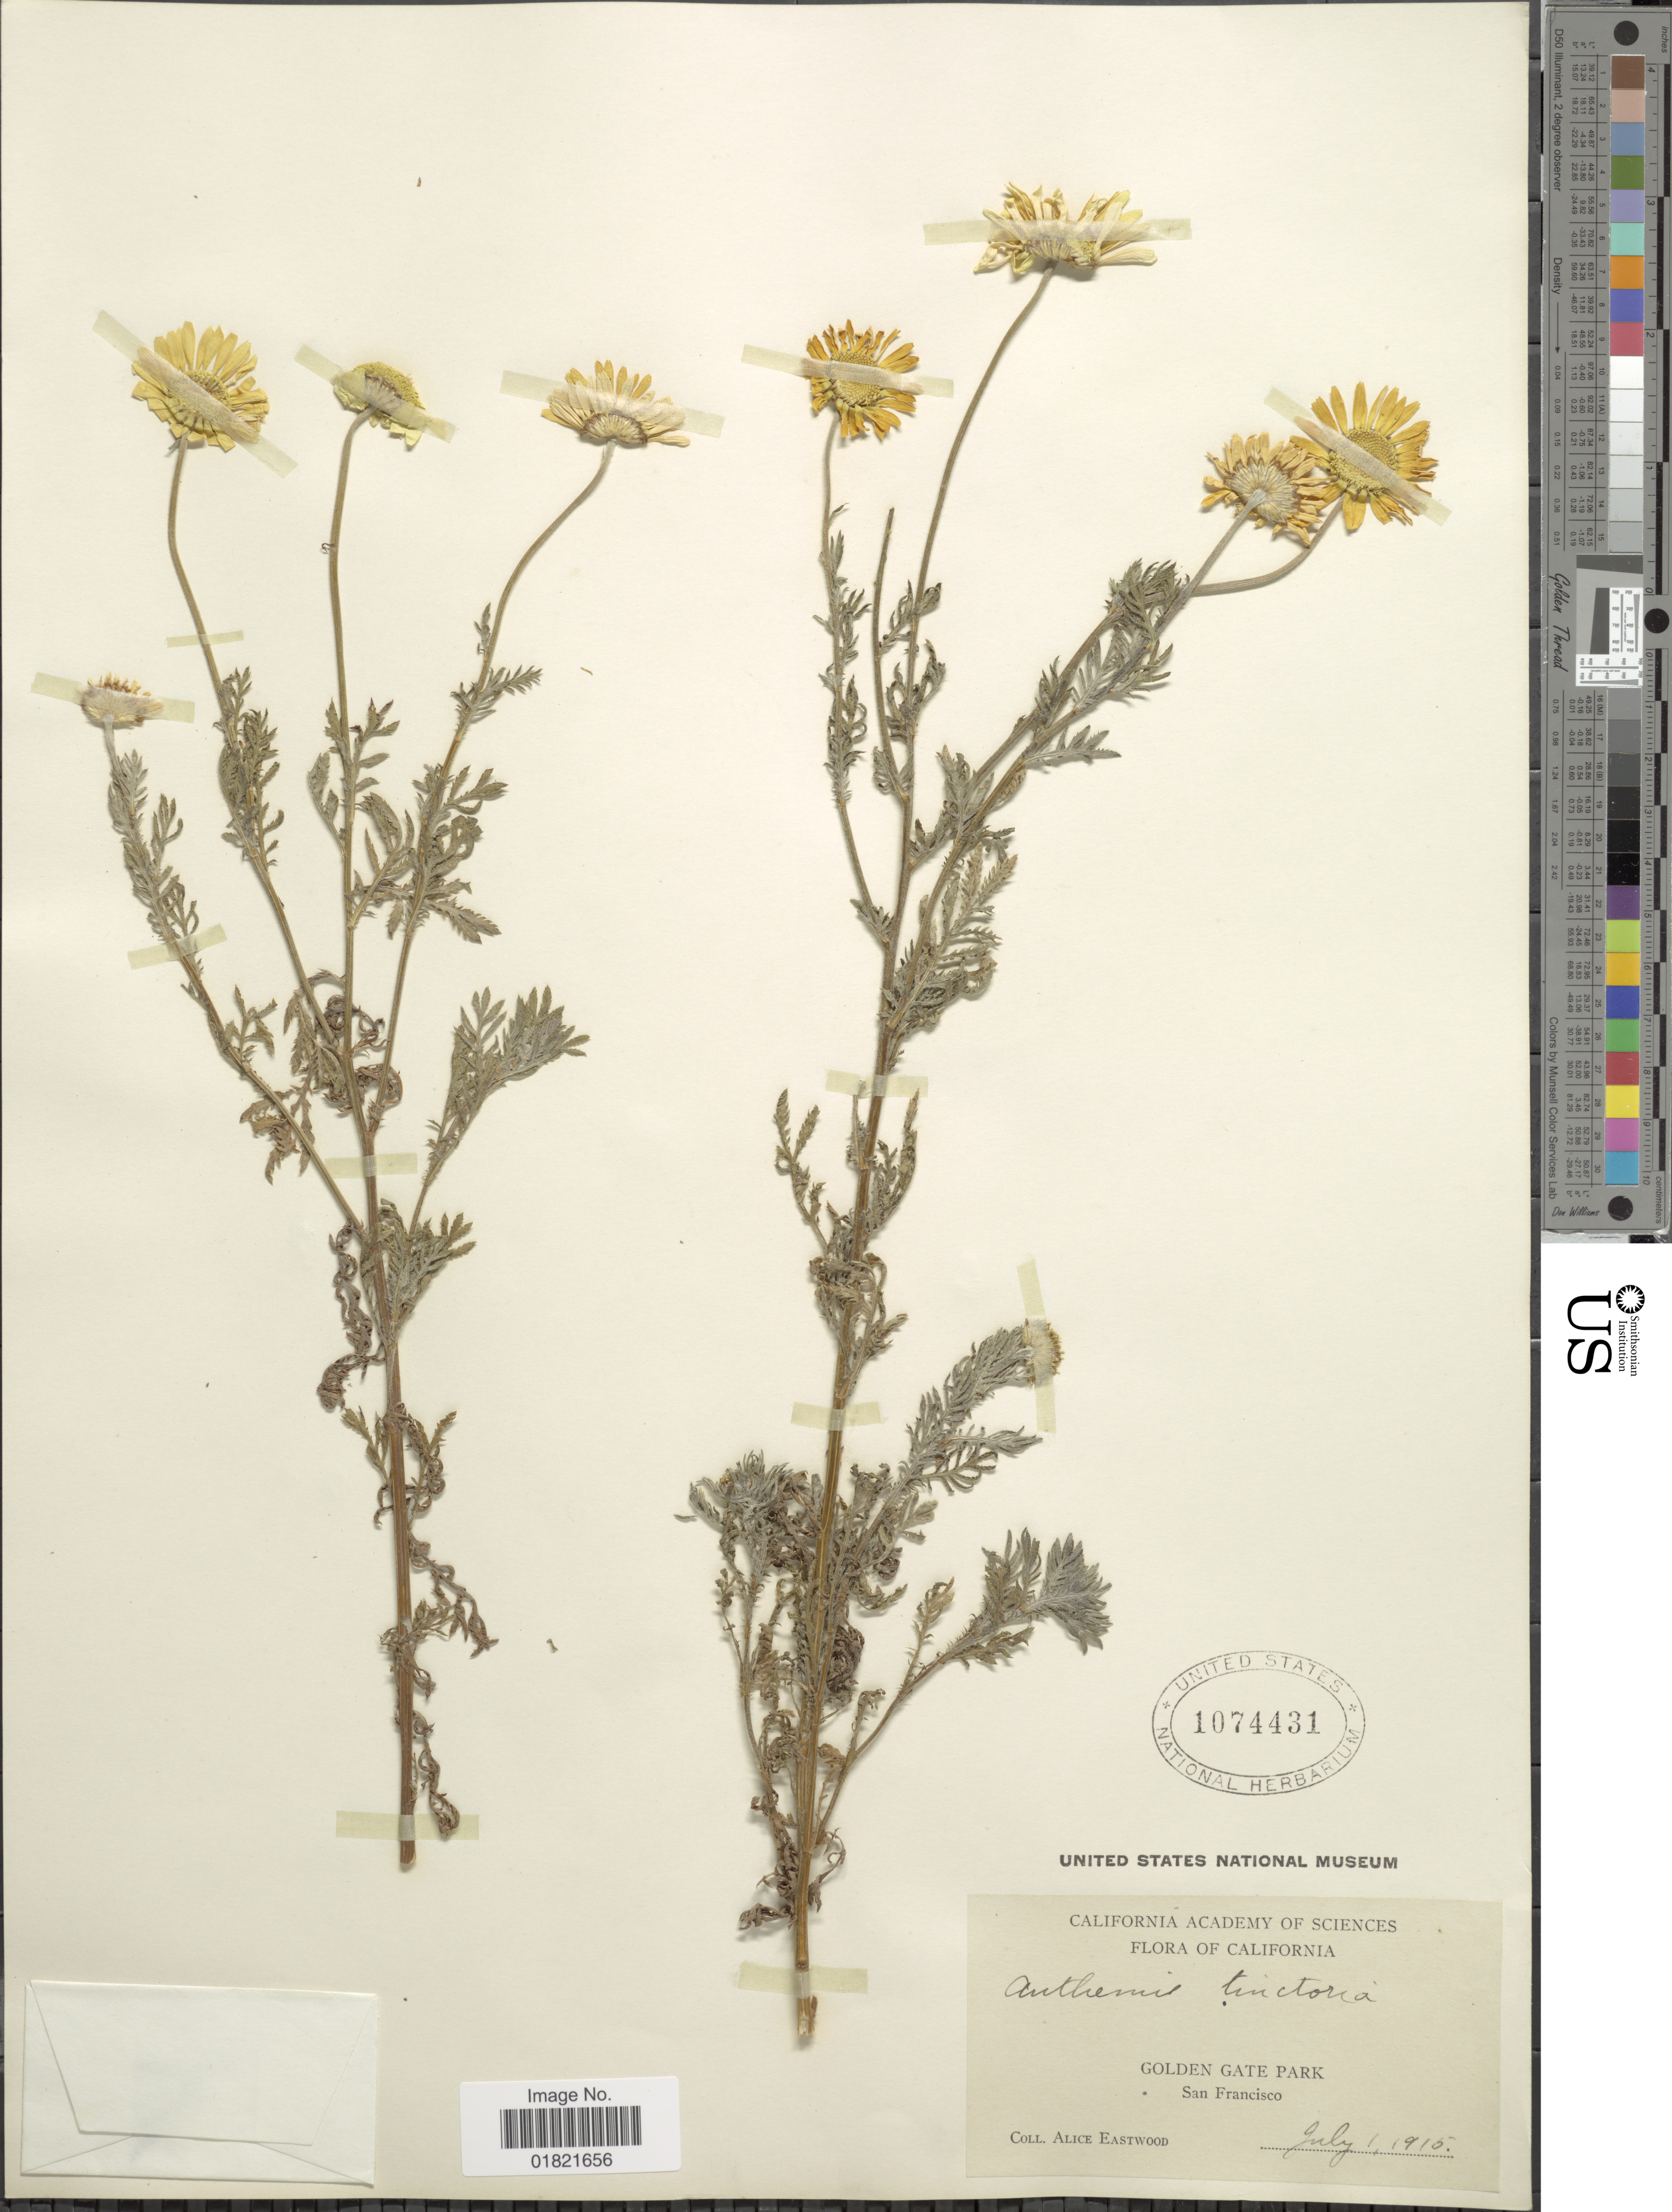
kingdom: Plantae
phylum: Tracheophyta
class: Magnoliopsida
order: Asterales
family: Asteraceae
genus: Anthemis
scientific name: Anthemis tinctoria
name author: L.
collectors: A. Eastwood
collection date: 1915-07-01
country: United States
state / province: California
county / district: San Francisco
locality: Golden Gate Park, San Francisco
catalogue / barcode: US 1074431